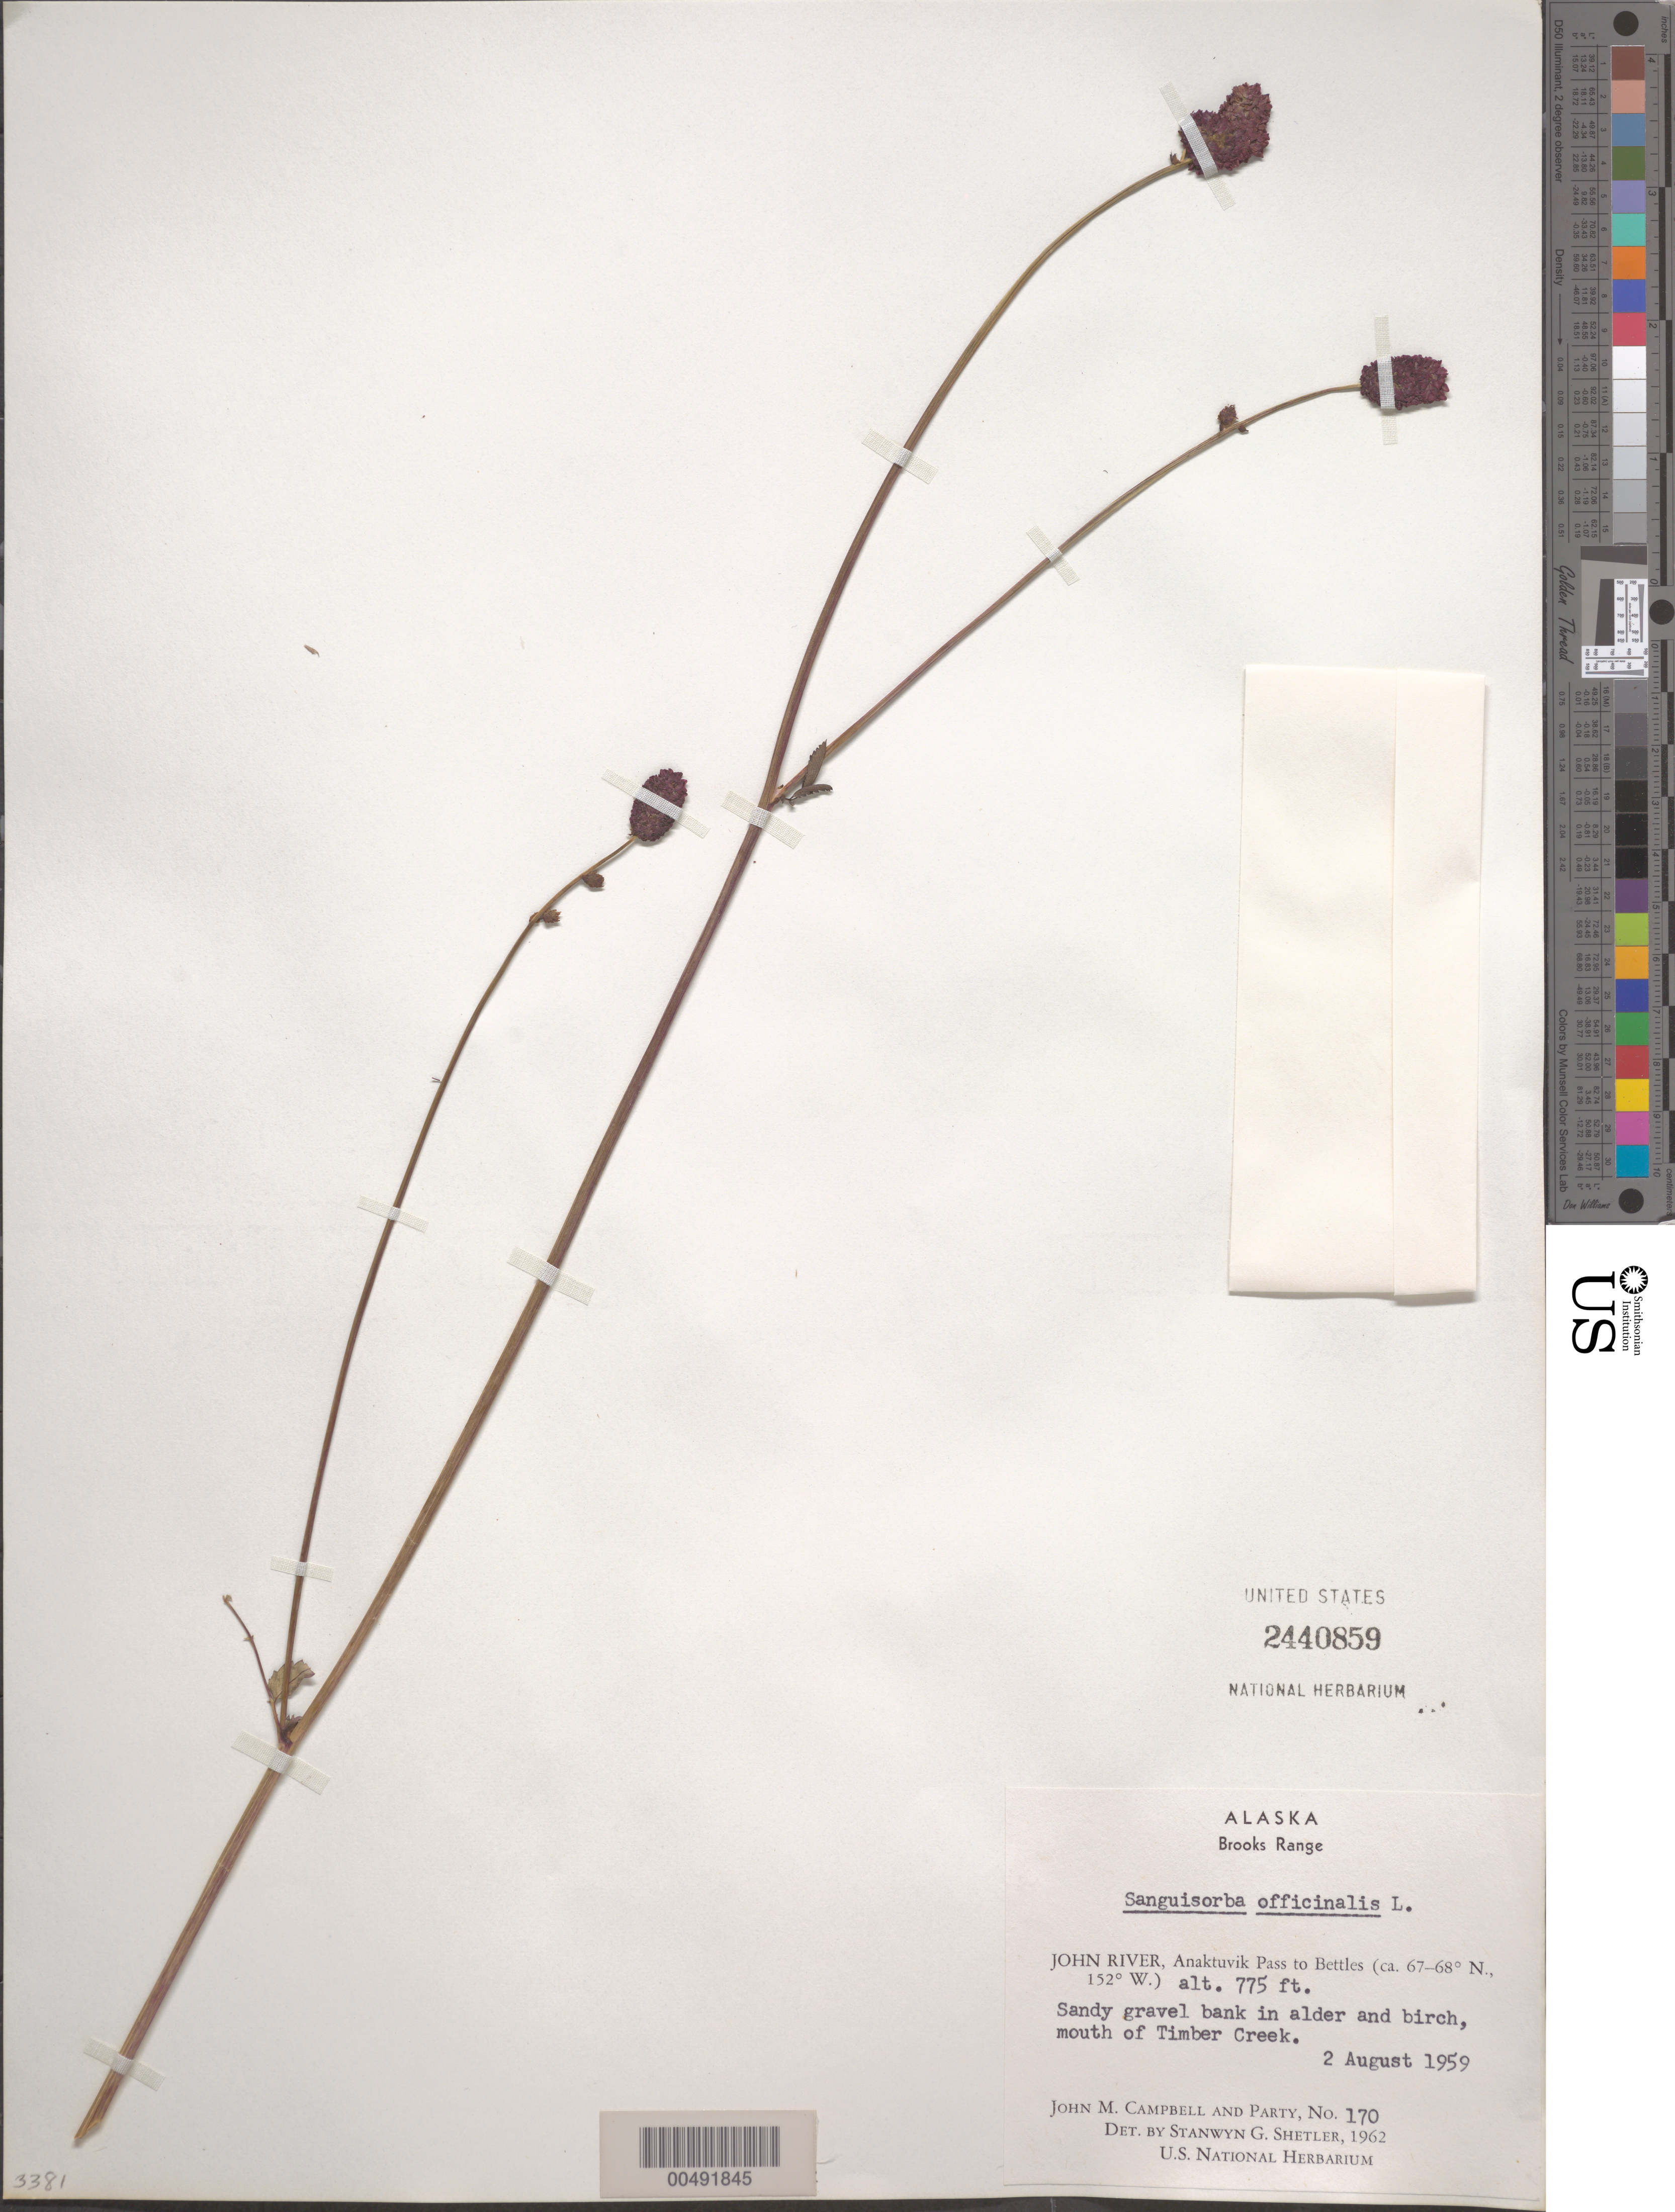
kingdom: Plantae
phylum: Tracheophyta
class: Magnoliopsida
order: Rosales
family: Rosaceae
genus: Sanguisorba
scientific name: Sanguisorba officinalis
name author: L.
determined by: Shetler, Stanwyn G., (US), NMNH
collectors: J. M. Campbell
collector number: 170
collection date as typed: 02 Aug 1959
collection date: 1959-08-02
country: United States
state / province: Alaska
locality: Brooks Range, Anaktuvuk Pass to Bettles, mouth of Timber Creek (lat/long recorded as: lat=::: long=152:0:0:W)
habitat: sandy gravel bank in alder and birch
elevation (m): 236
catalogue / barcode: US 2440859